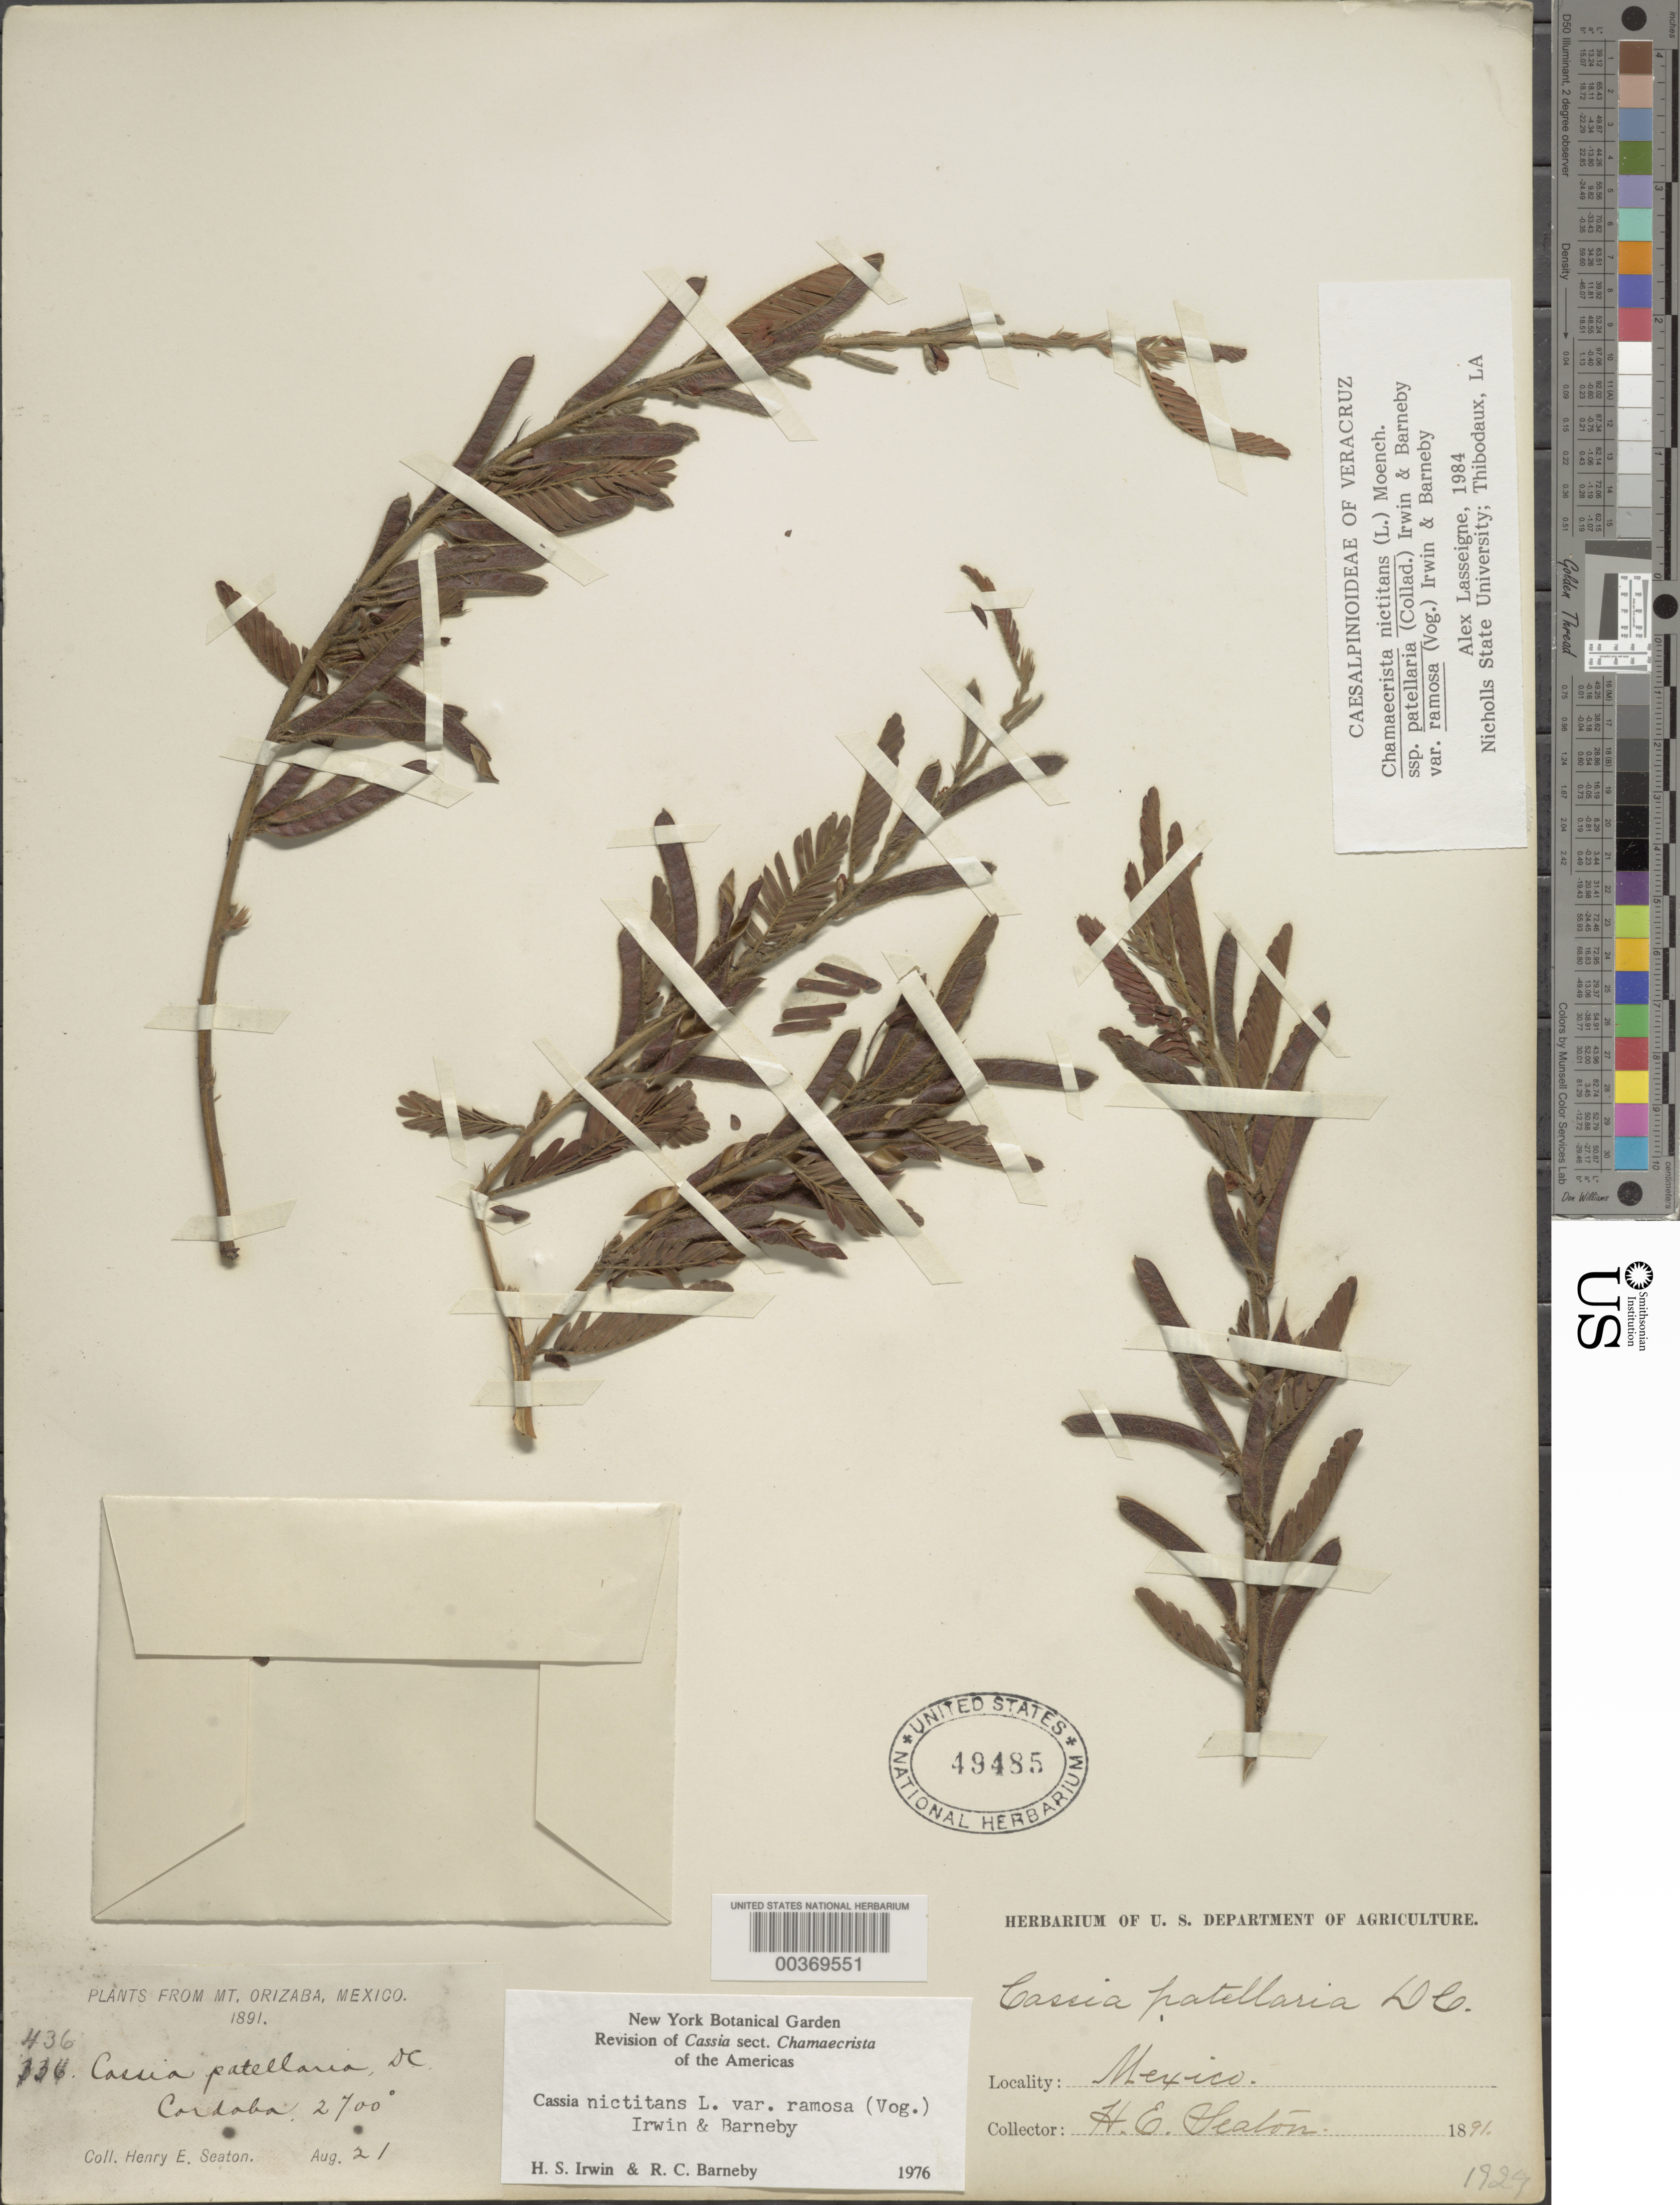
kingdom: Plantae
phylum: Tracheophyta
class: Magnoliopsida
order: Fabales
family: Fabaceae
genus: Chamaecrista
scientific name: Chamaecrista nictitans var. ramosa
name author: (Vogel) H.S. Irwin & Barneby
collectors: H. E. Seaton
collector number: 436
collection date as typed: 21 Aug 1891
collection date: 1891-08-21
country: Mexico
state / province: Veracruz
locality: Córdoba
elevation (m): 823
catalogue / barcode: US 49485